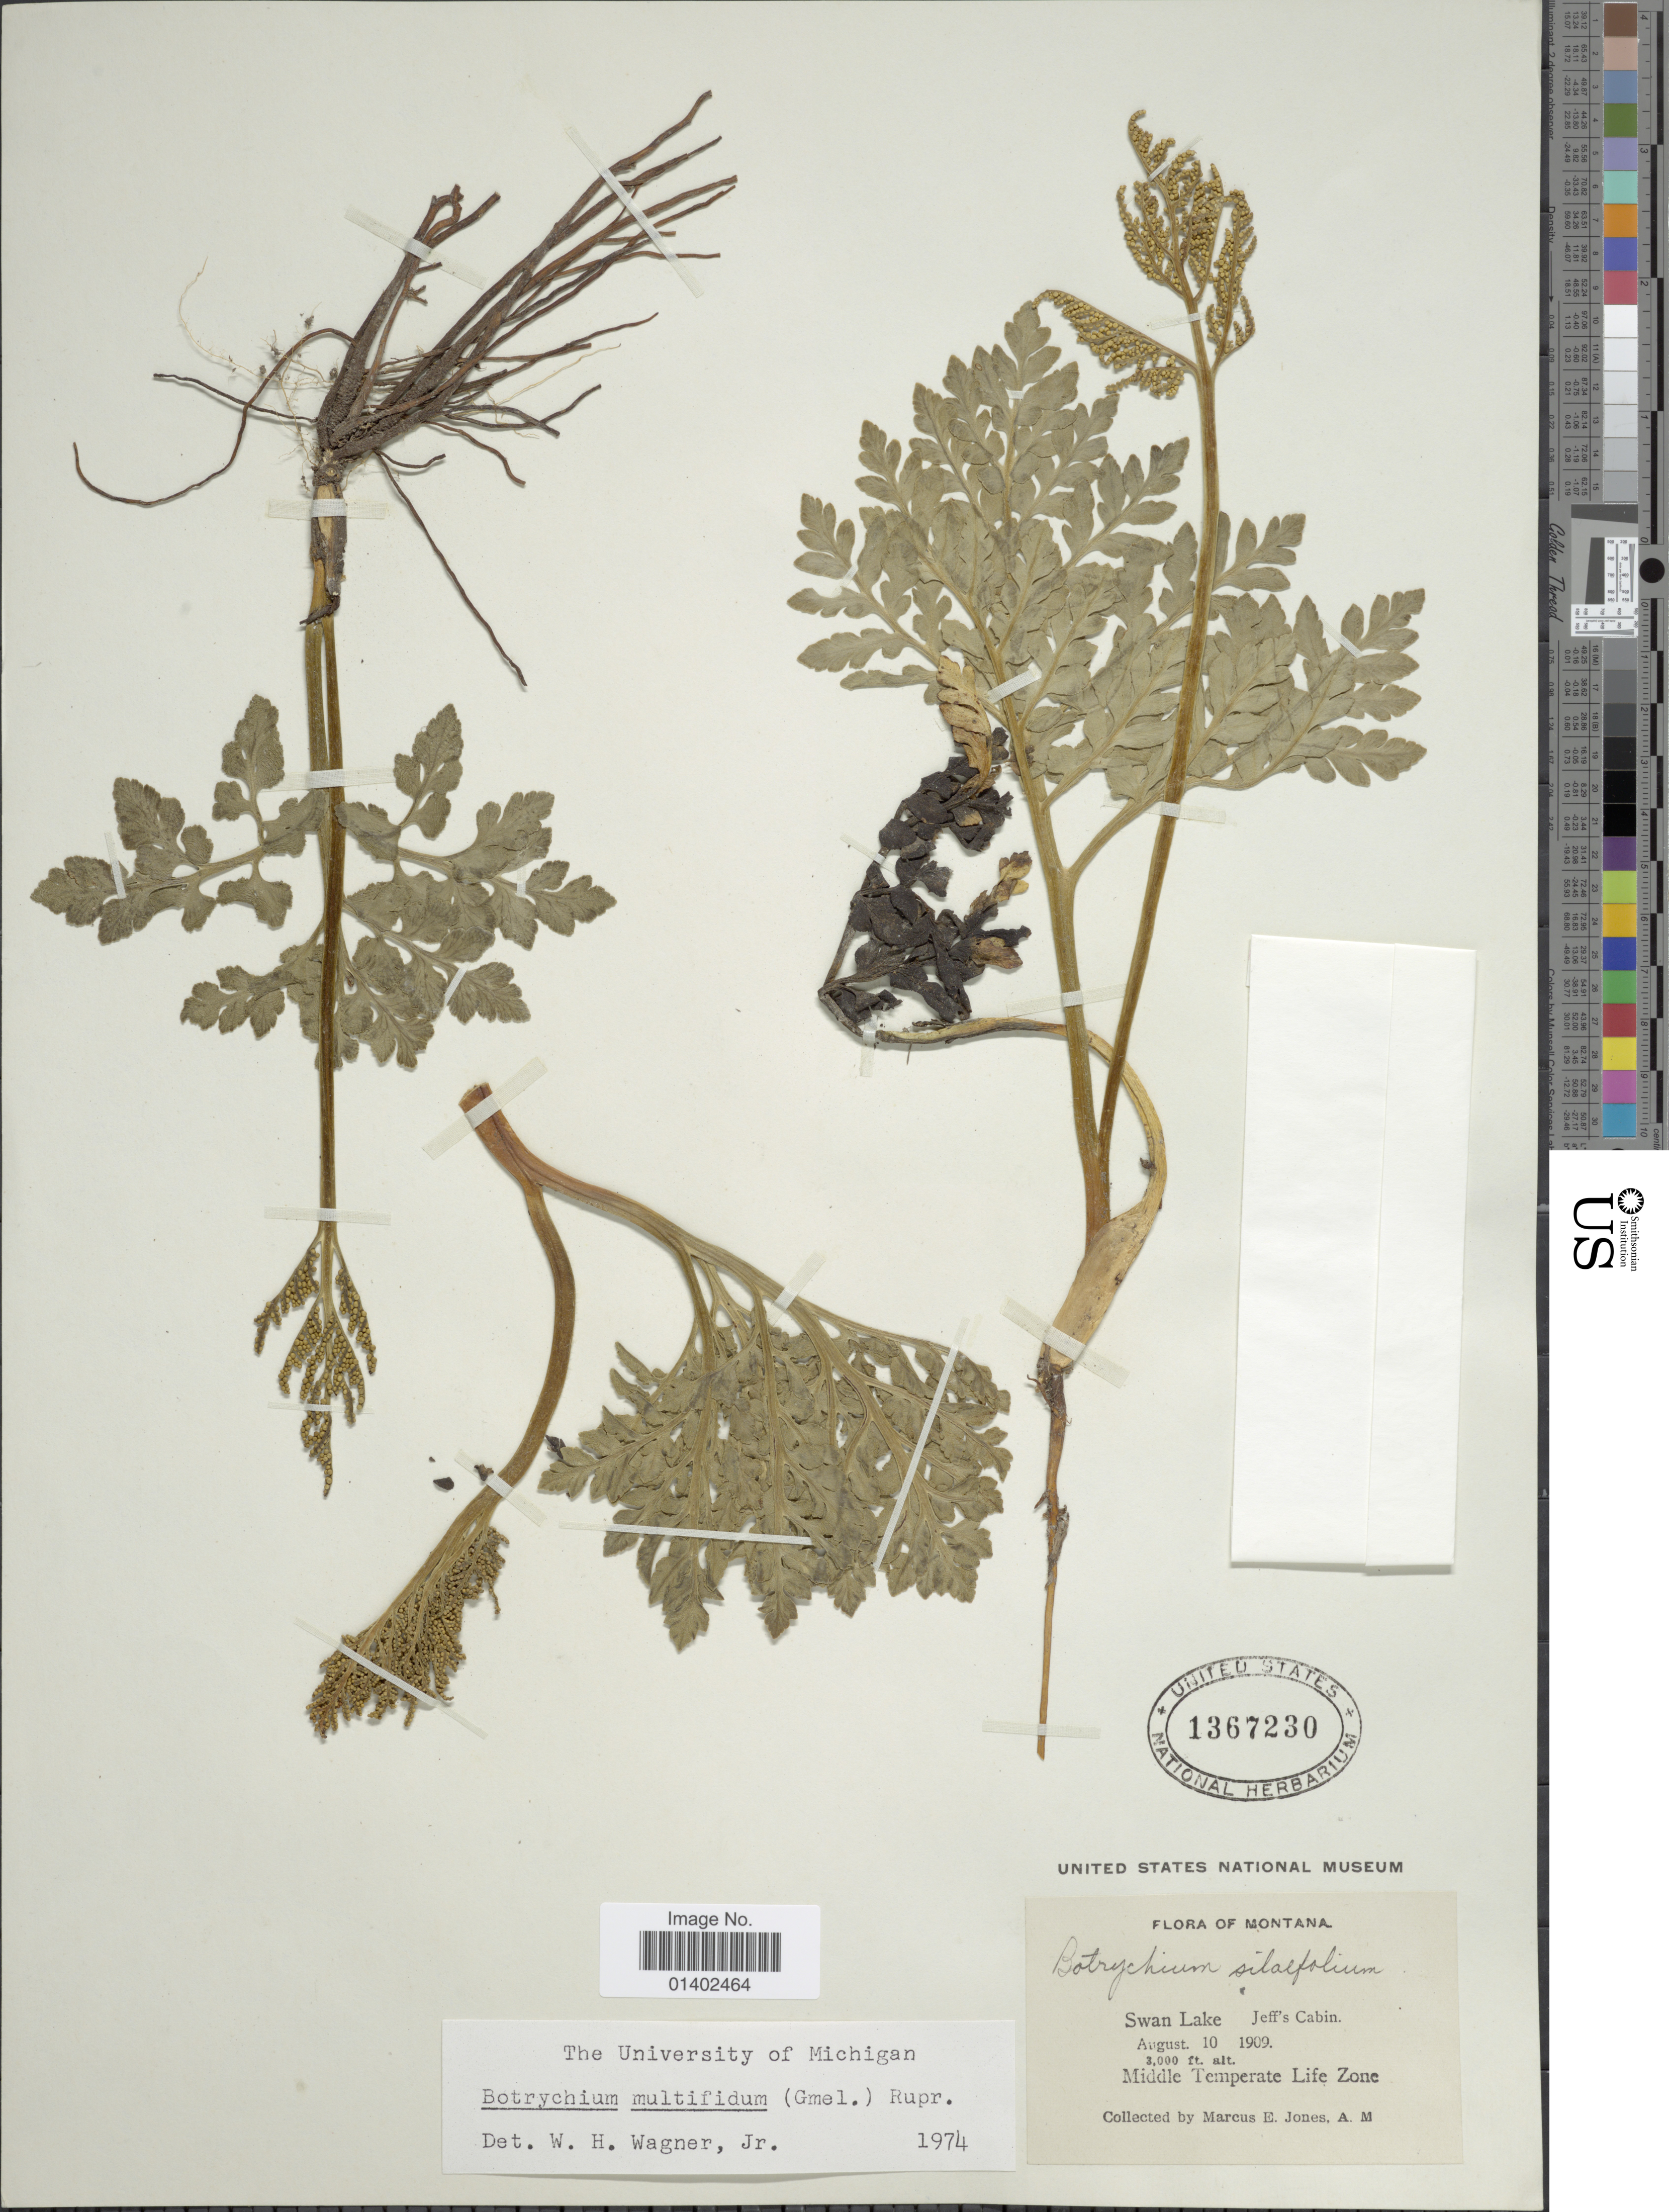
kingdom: Plantae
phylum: Tracheophyta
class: Polypodiopsida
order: Ophioglossales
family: Ophioglossaceae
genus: Botrychium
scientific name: Botrychium multifidum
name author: (J.F. Gmel.) Rupr.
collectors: M. E. Jones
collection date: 1909-08-10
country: United States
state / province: Montana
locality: Swan Lake Jeff's Cabin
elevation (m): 914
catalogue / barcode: US 1367230